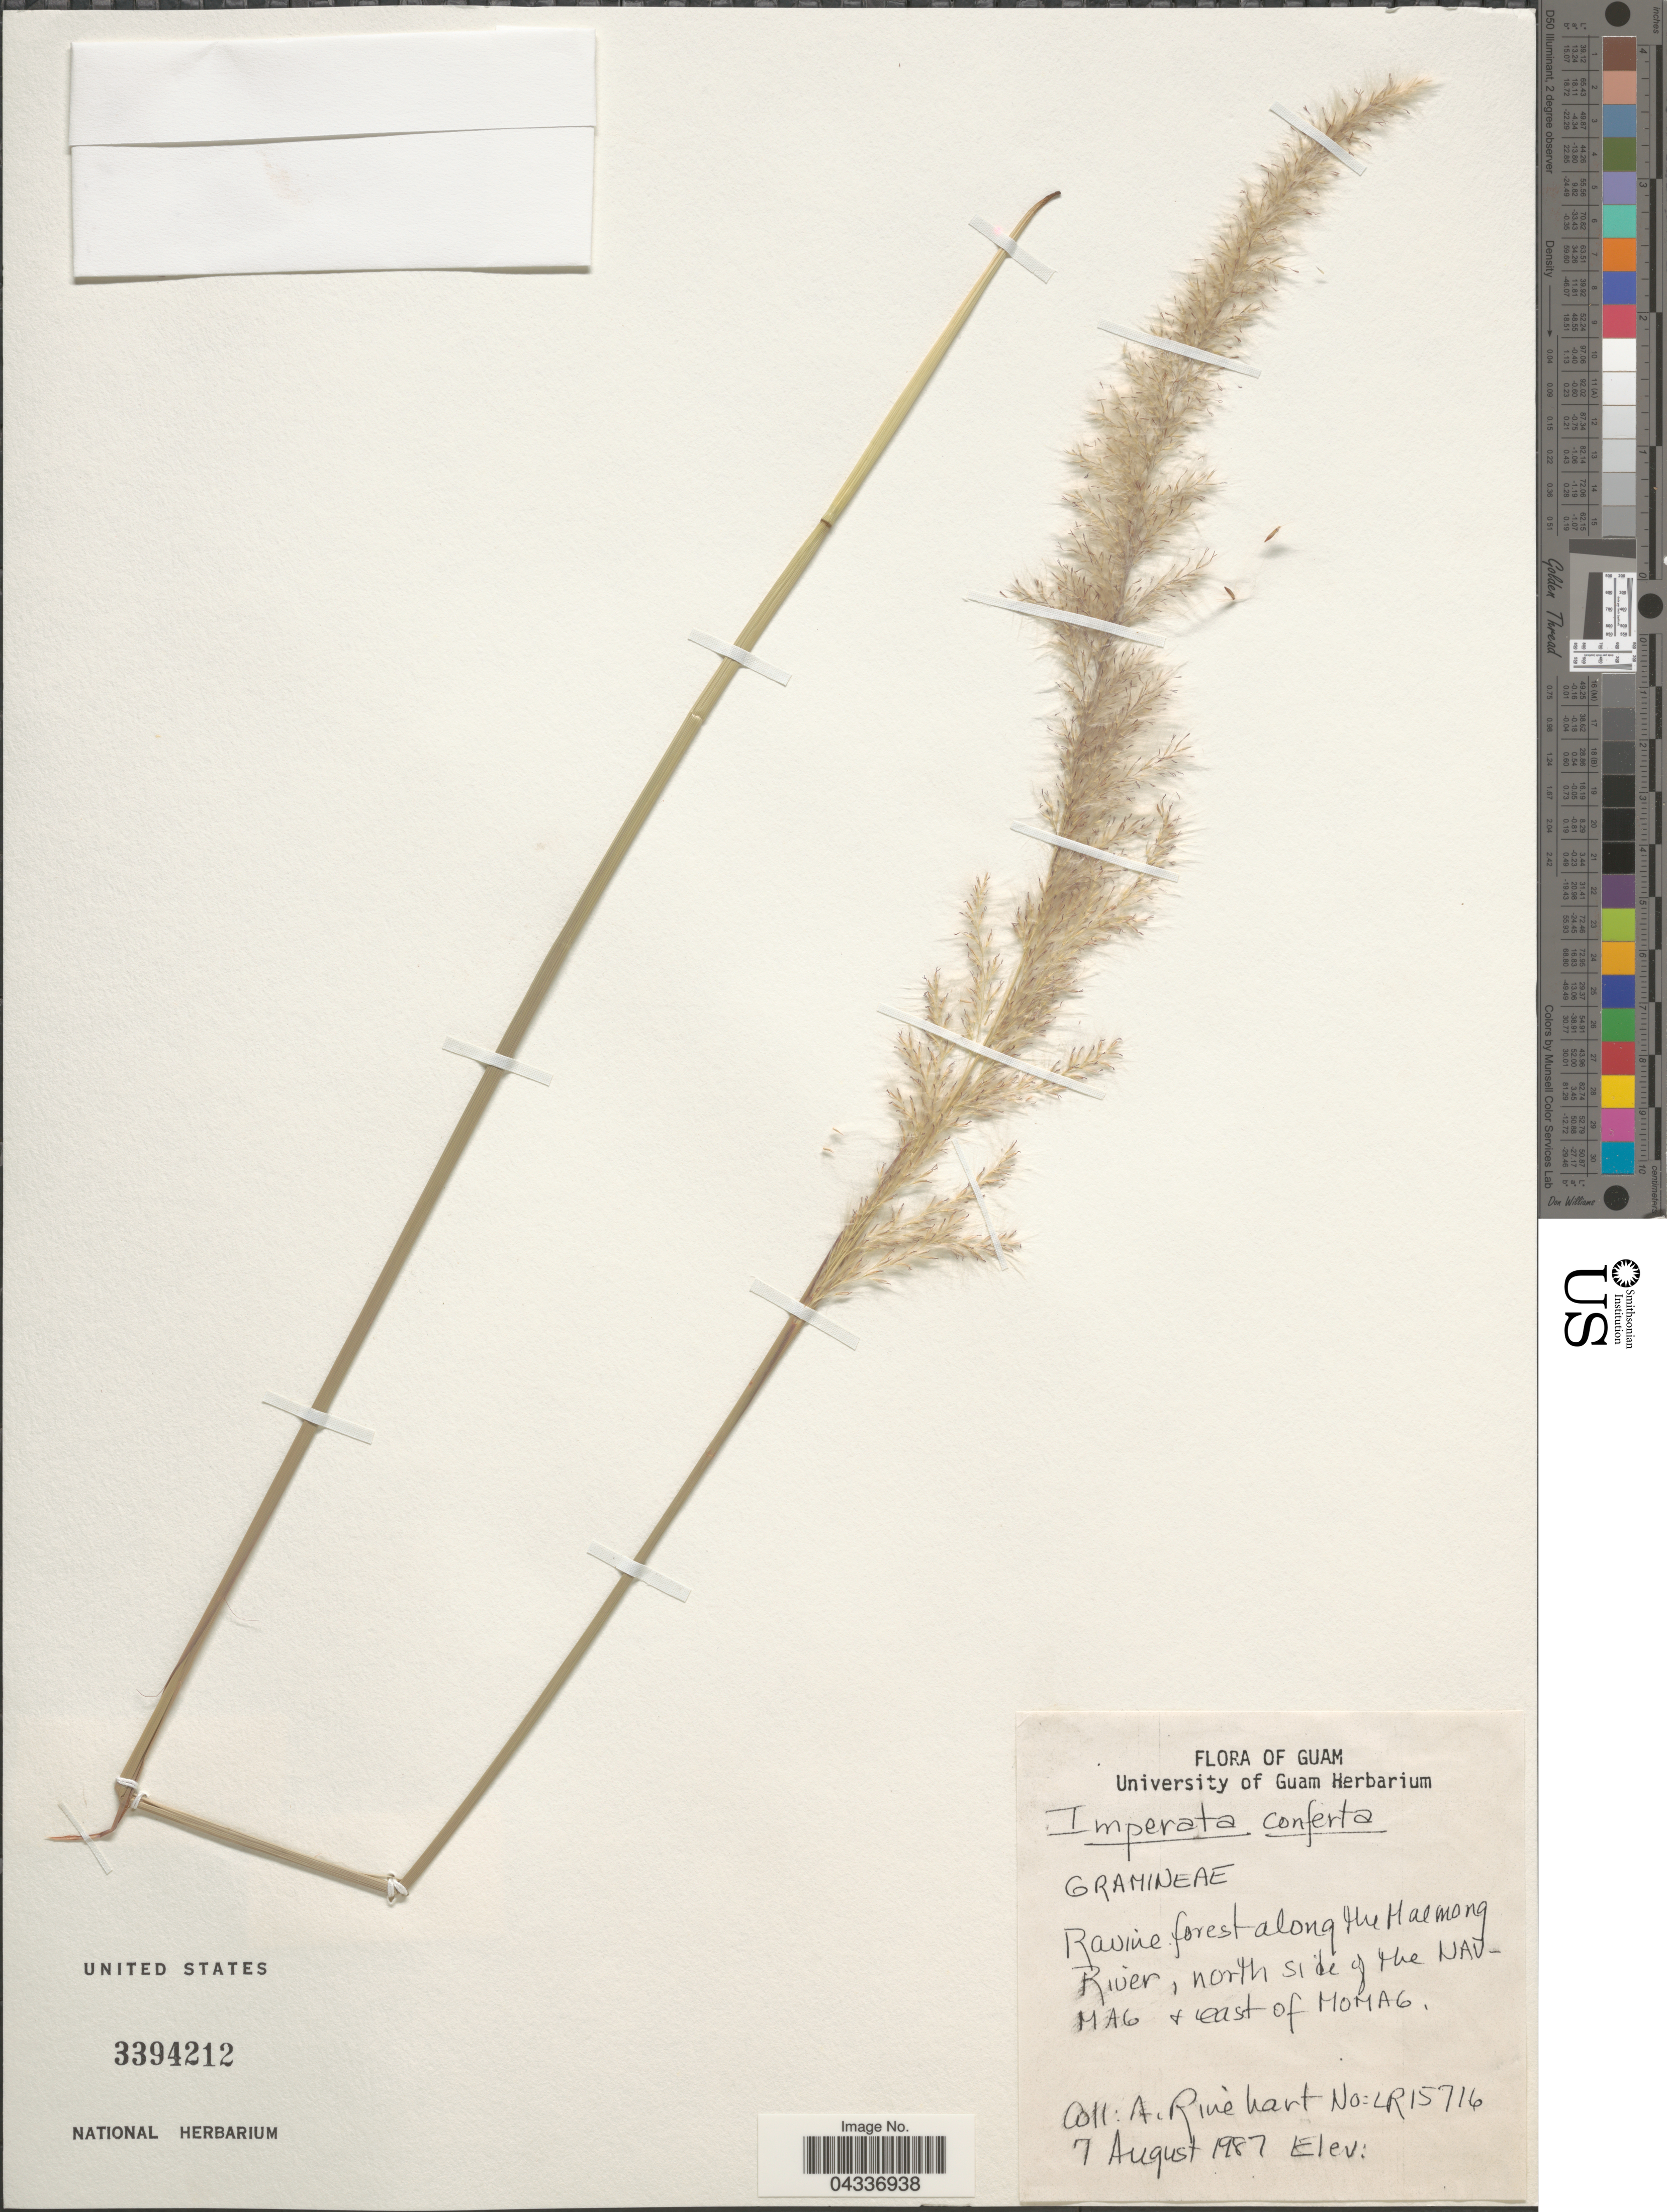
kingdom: Plantae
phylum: Tracheophyta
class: Liliopsida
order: Poales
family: Poaceae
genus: Imperata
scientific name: Imperata conferta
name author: (J. Presl) Ohwi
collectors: A. Rinehart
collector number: LR 15716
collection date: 1987-08-07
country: Guam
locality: Ravine forest along the Maemong River, north side of the Navmag + east of Momag.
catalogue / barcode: US 3394212